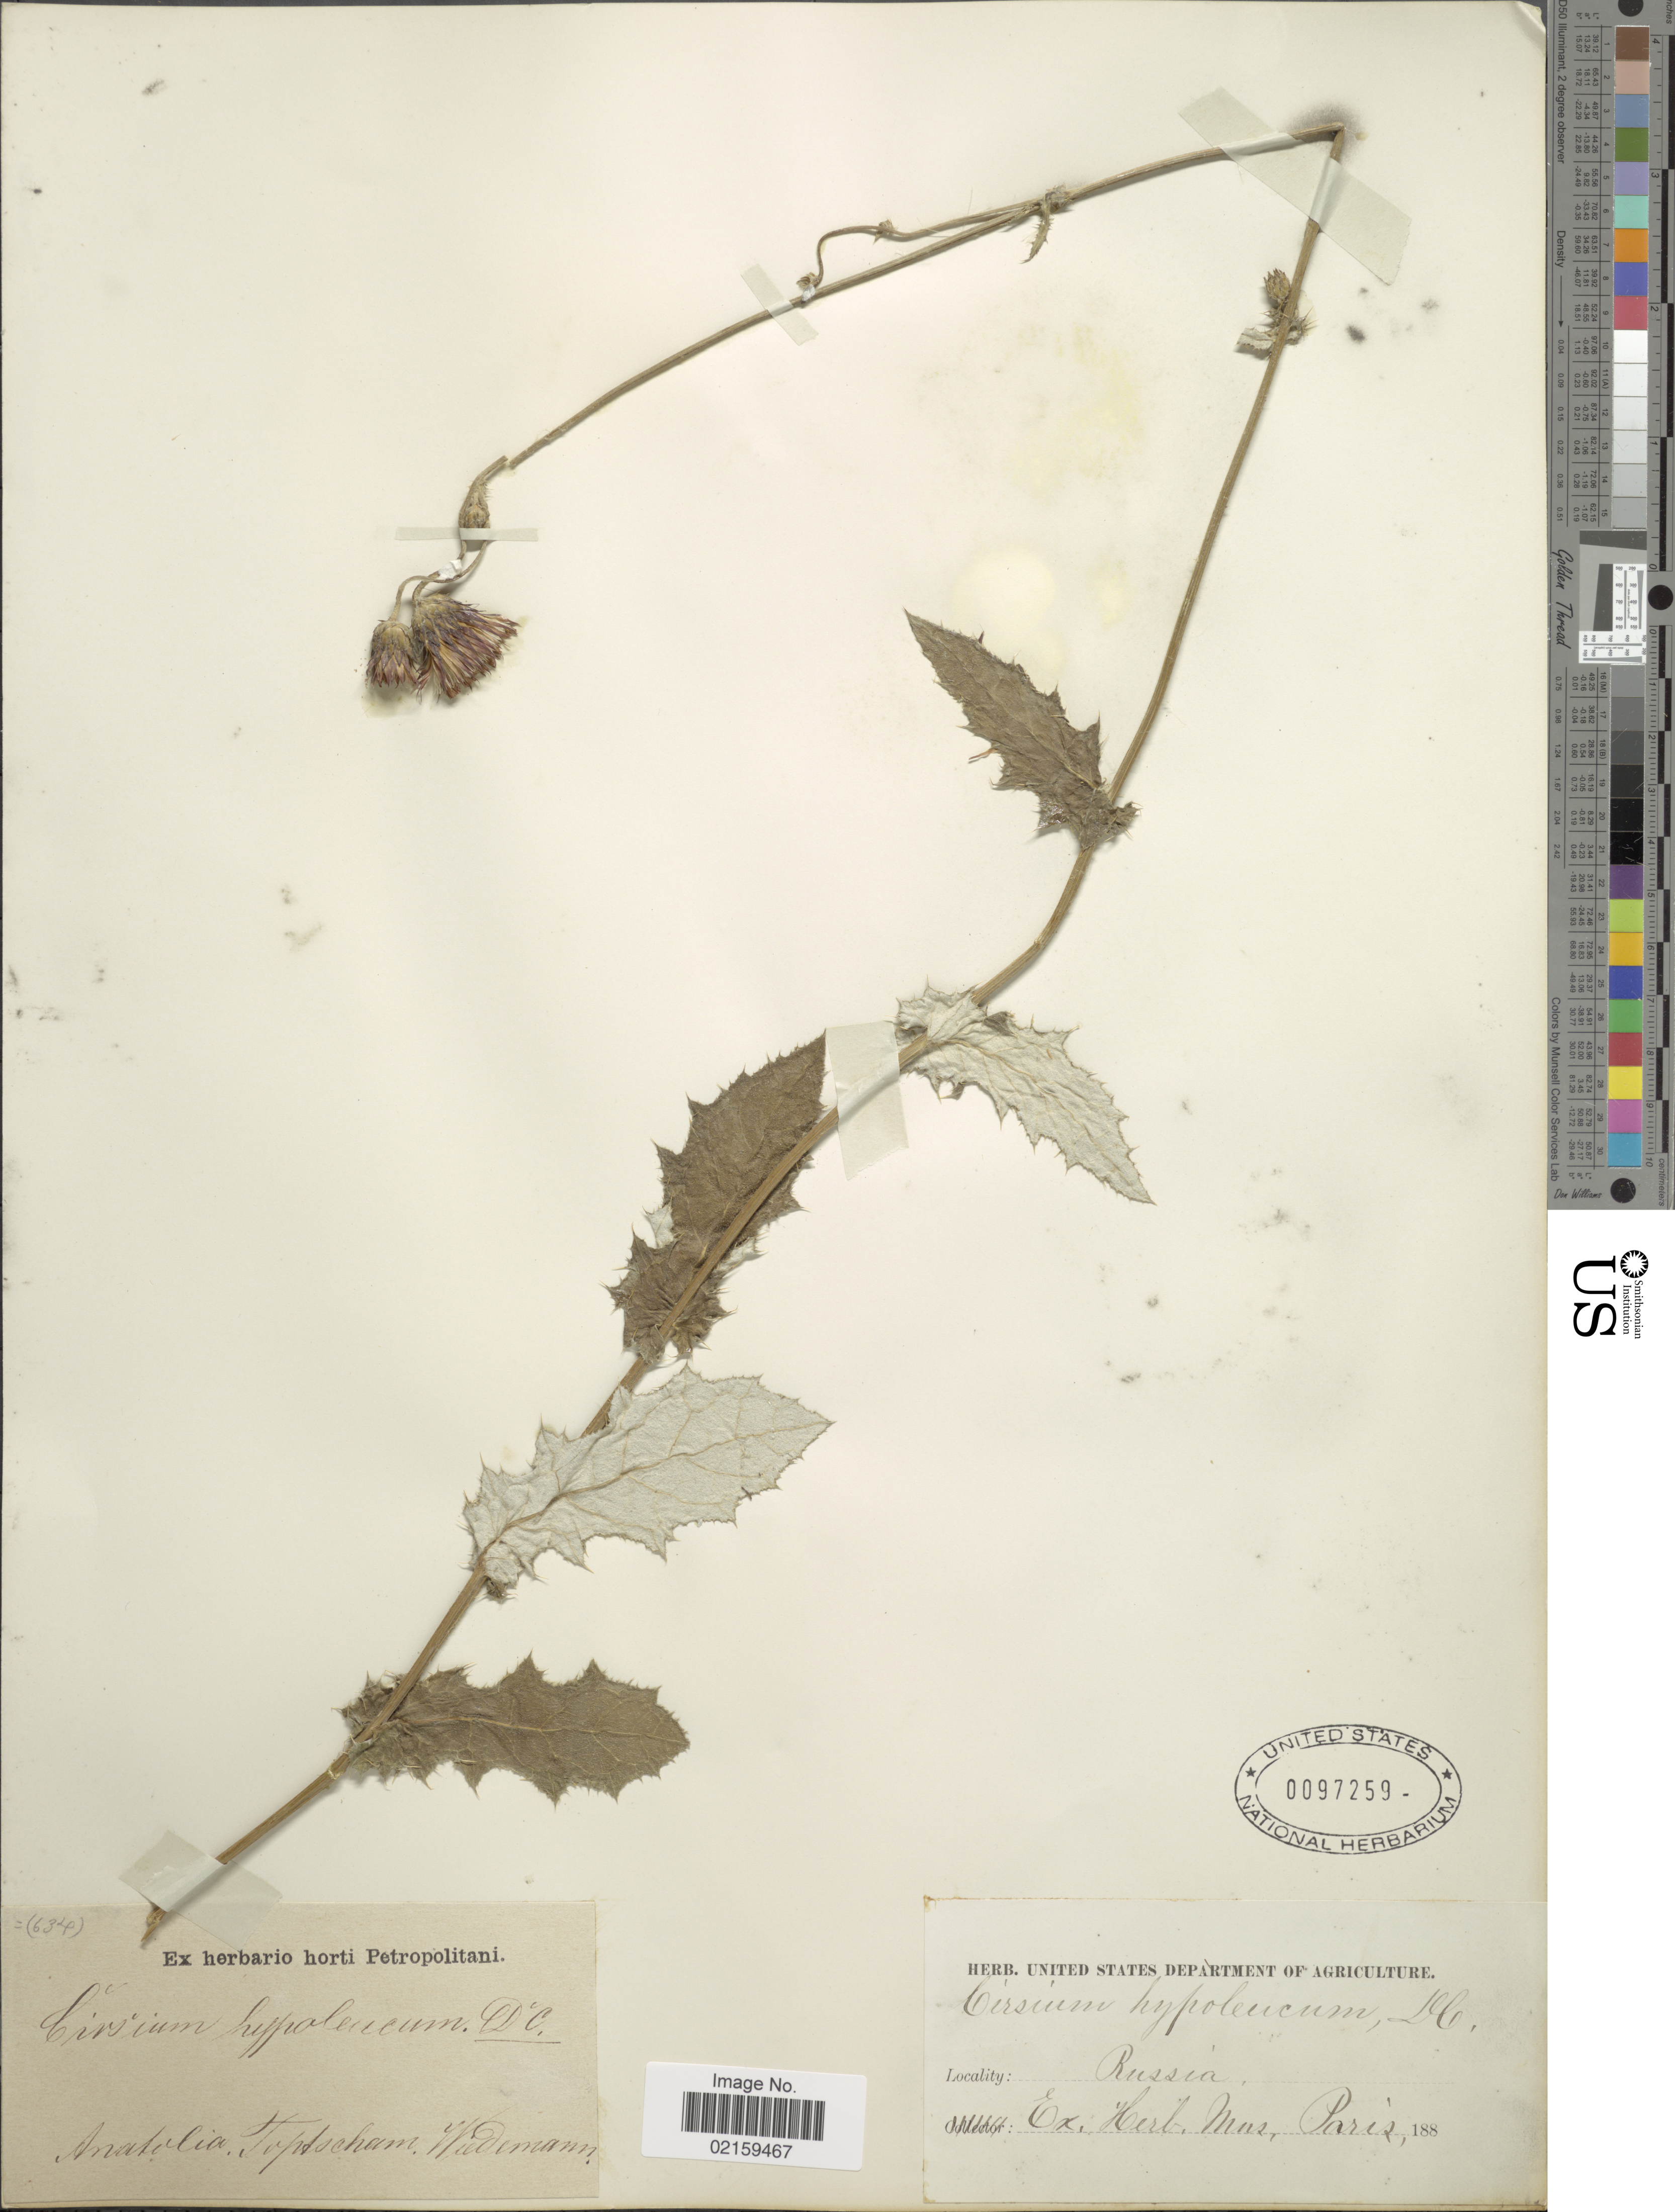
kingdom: Plantae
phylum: Tracheophyta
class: Magnoliopsida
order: Asterales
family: Asteraceae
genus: Cirsium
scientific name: Cirsium hypoleucum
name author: DC.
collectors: -. Wiedermann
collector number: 634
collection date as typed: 188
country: Russian Federation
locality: Anatolia, Toptscham, "Russia" [probably Turkey]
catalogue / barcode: US 97259